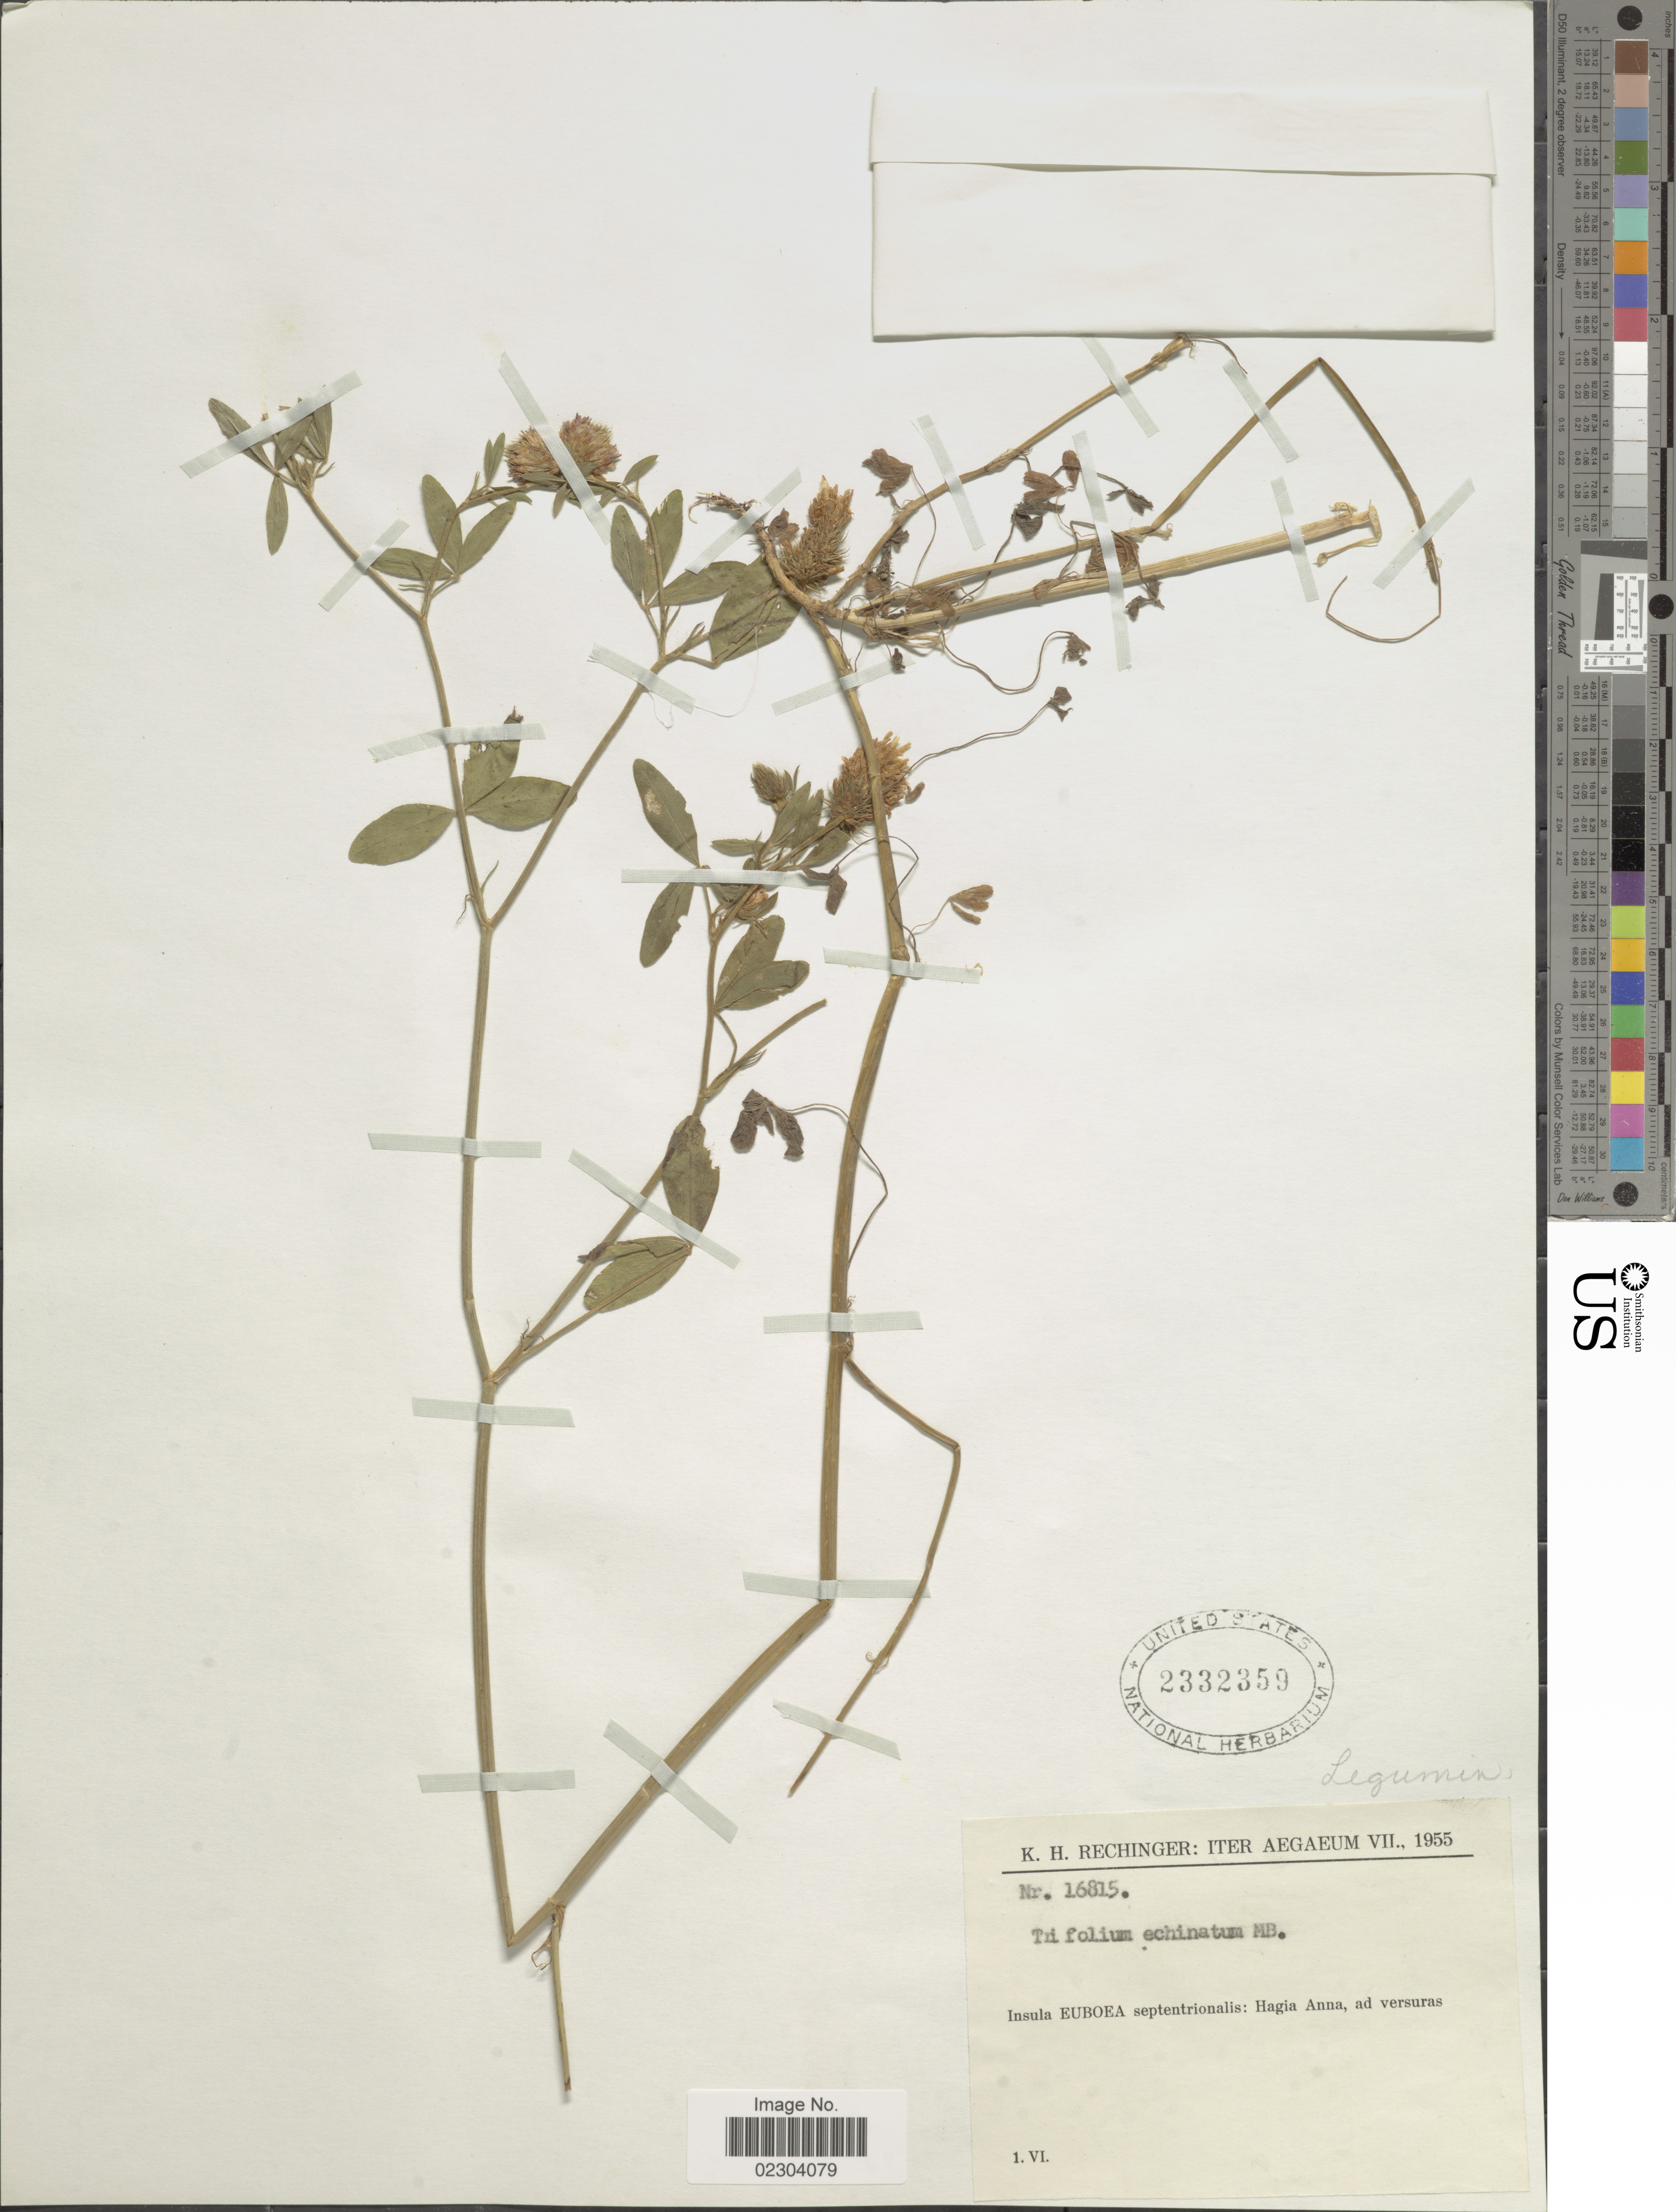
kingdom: Plantae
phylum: Tracheophyta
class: Magnoliopsida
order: Fabales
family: Fabaceae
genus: Trifolium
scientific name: Trifolium echinatum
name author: M. Bieb.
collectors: K. H. Rechinger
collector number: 16815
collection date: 1955-06-01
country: Greece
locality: Iter Aegaeum, Insula Euboea septentrionalis: Hagia Anna, ad versuras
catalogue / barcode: US 2332359